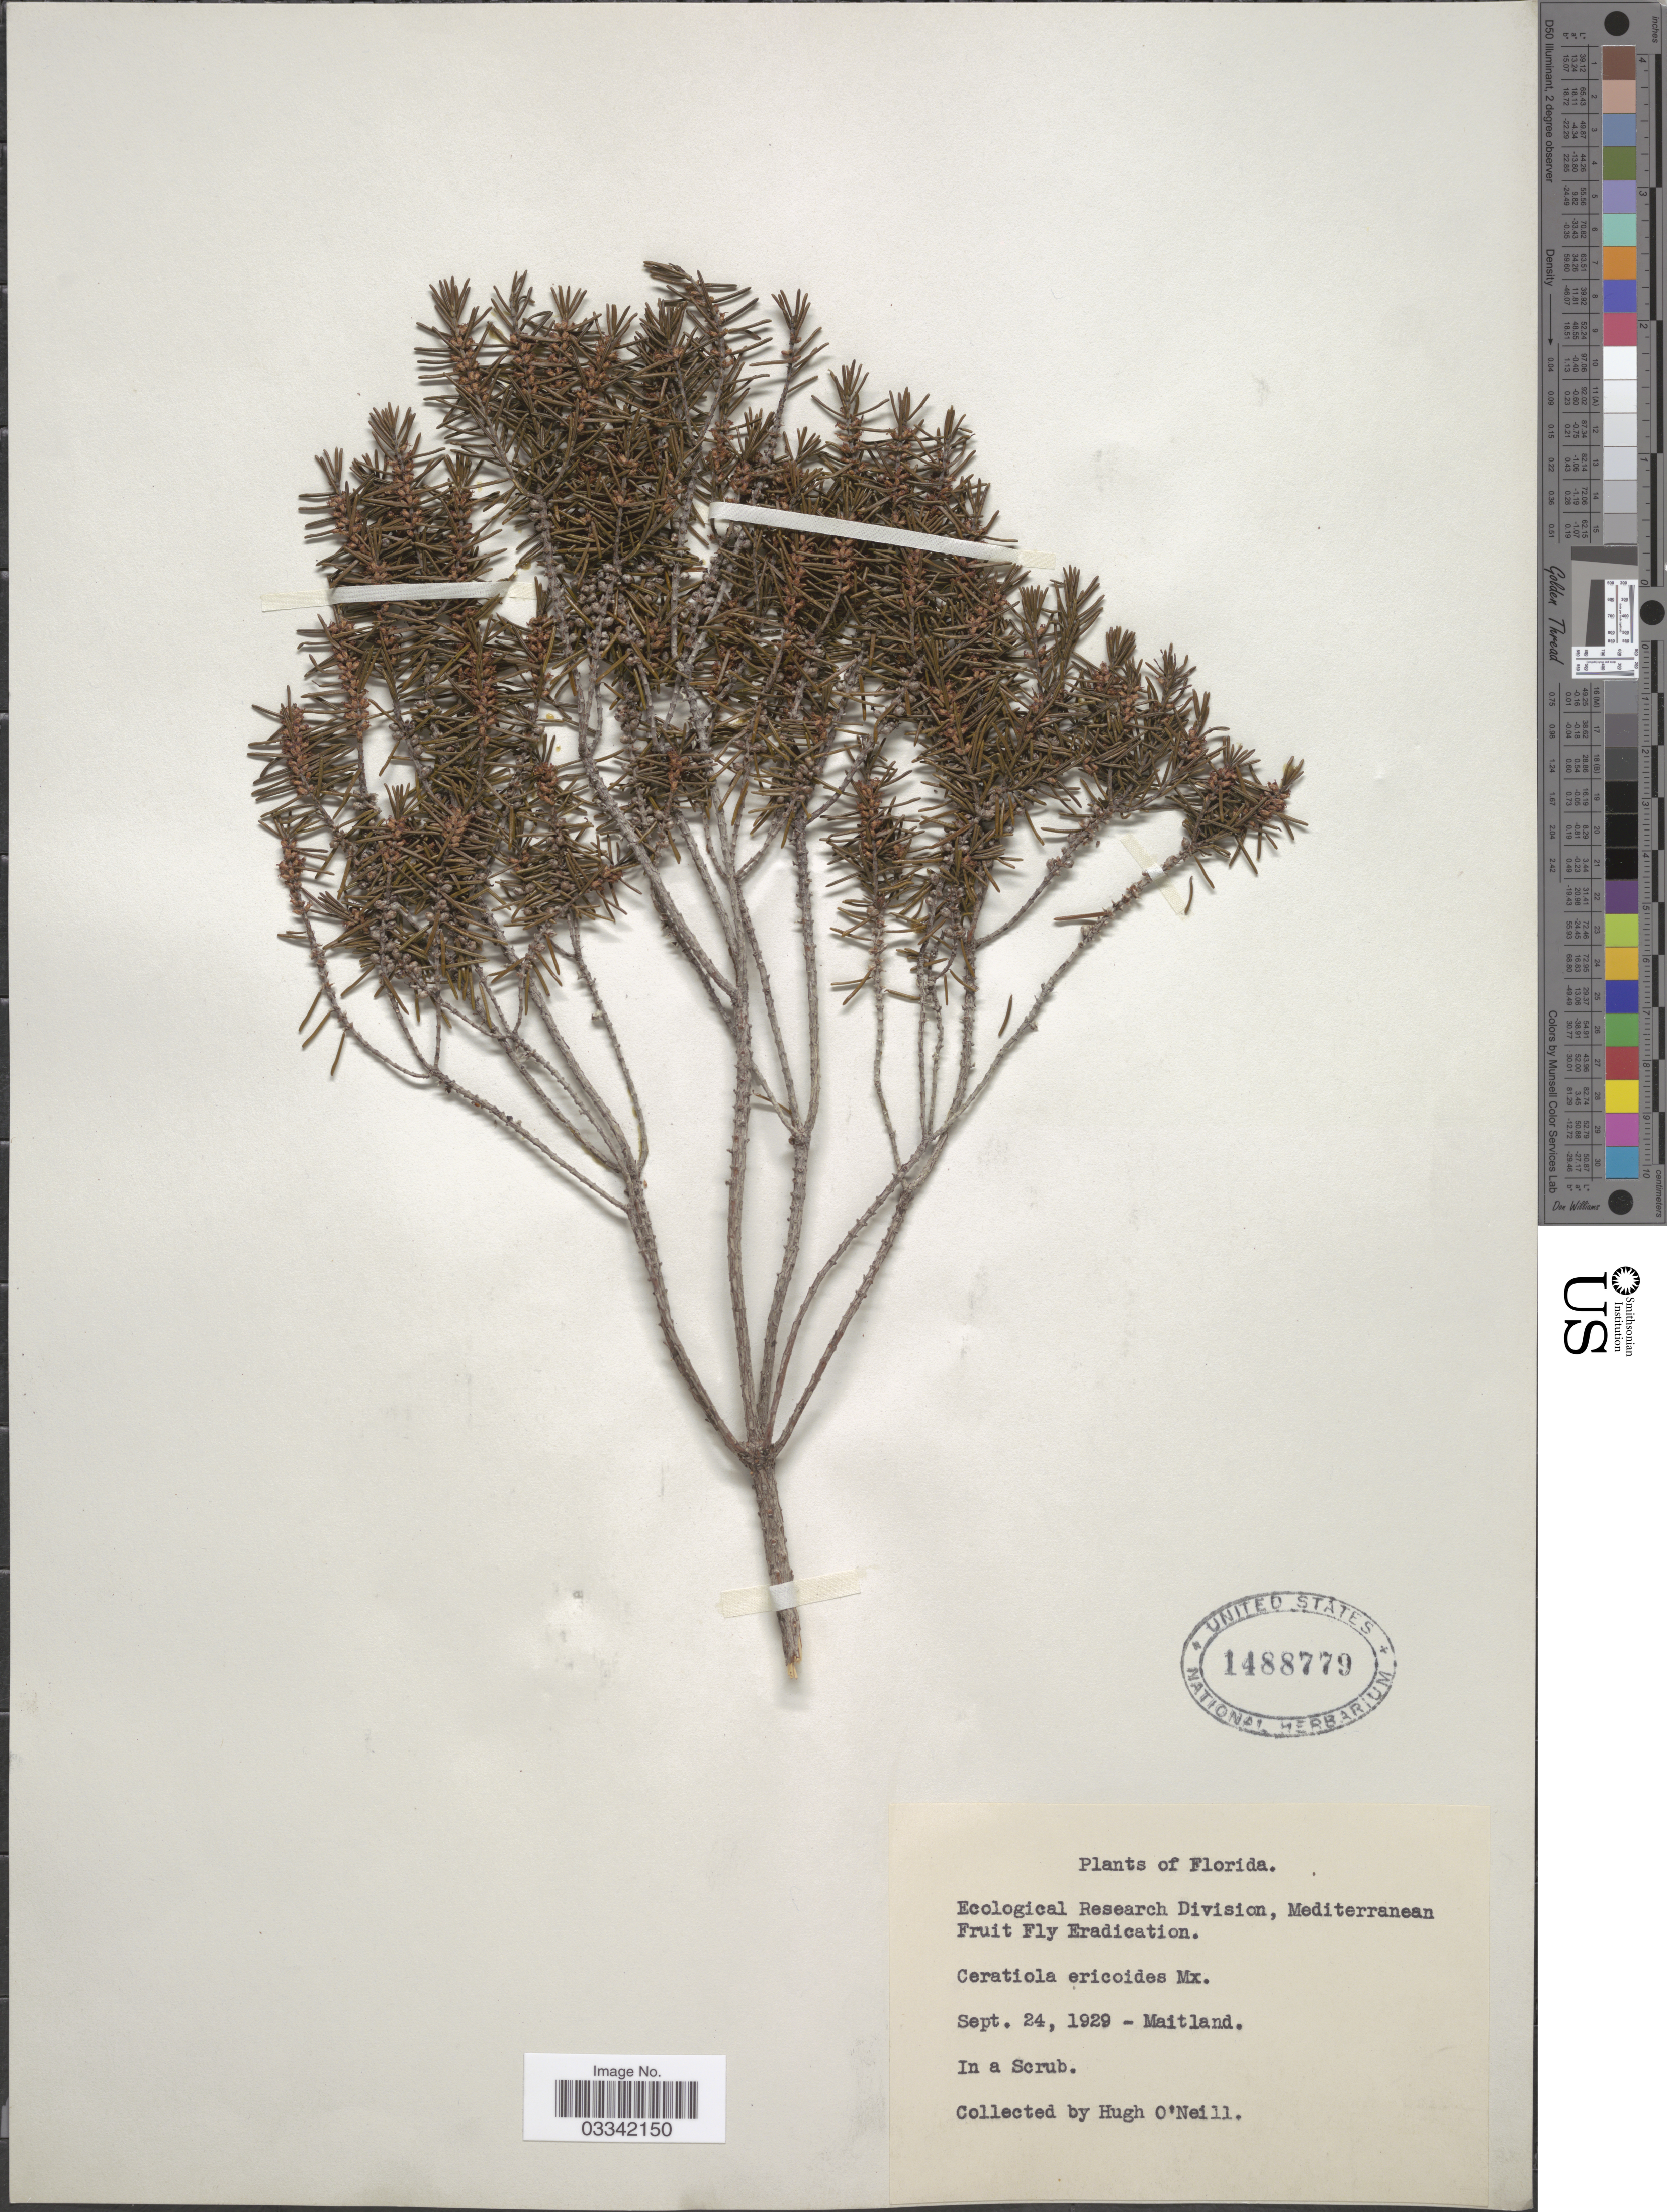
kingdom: Plantae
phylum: Tracheophyta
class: Magnoliopsida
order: Ericales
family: Ericaceae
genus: Ceratiola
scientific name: Ceratiola ericoides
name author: Michx.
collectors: H. O'Neill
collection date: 1929-09-24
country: United States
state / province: Florida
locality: Maitland.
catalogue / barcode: US 1488779